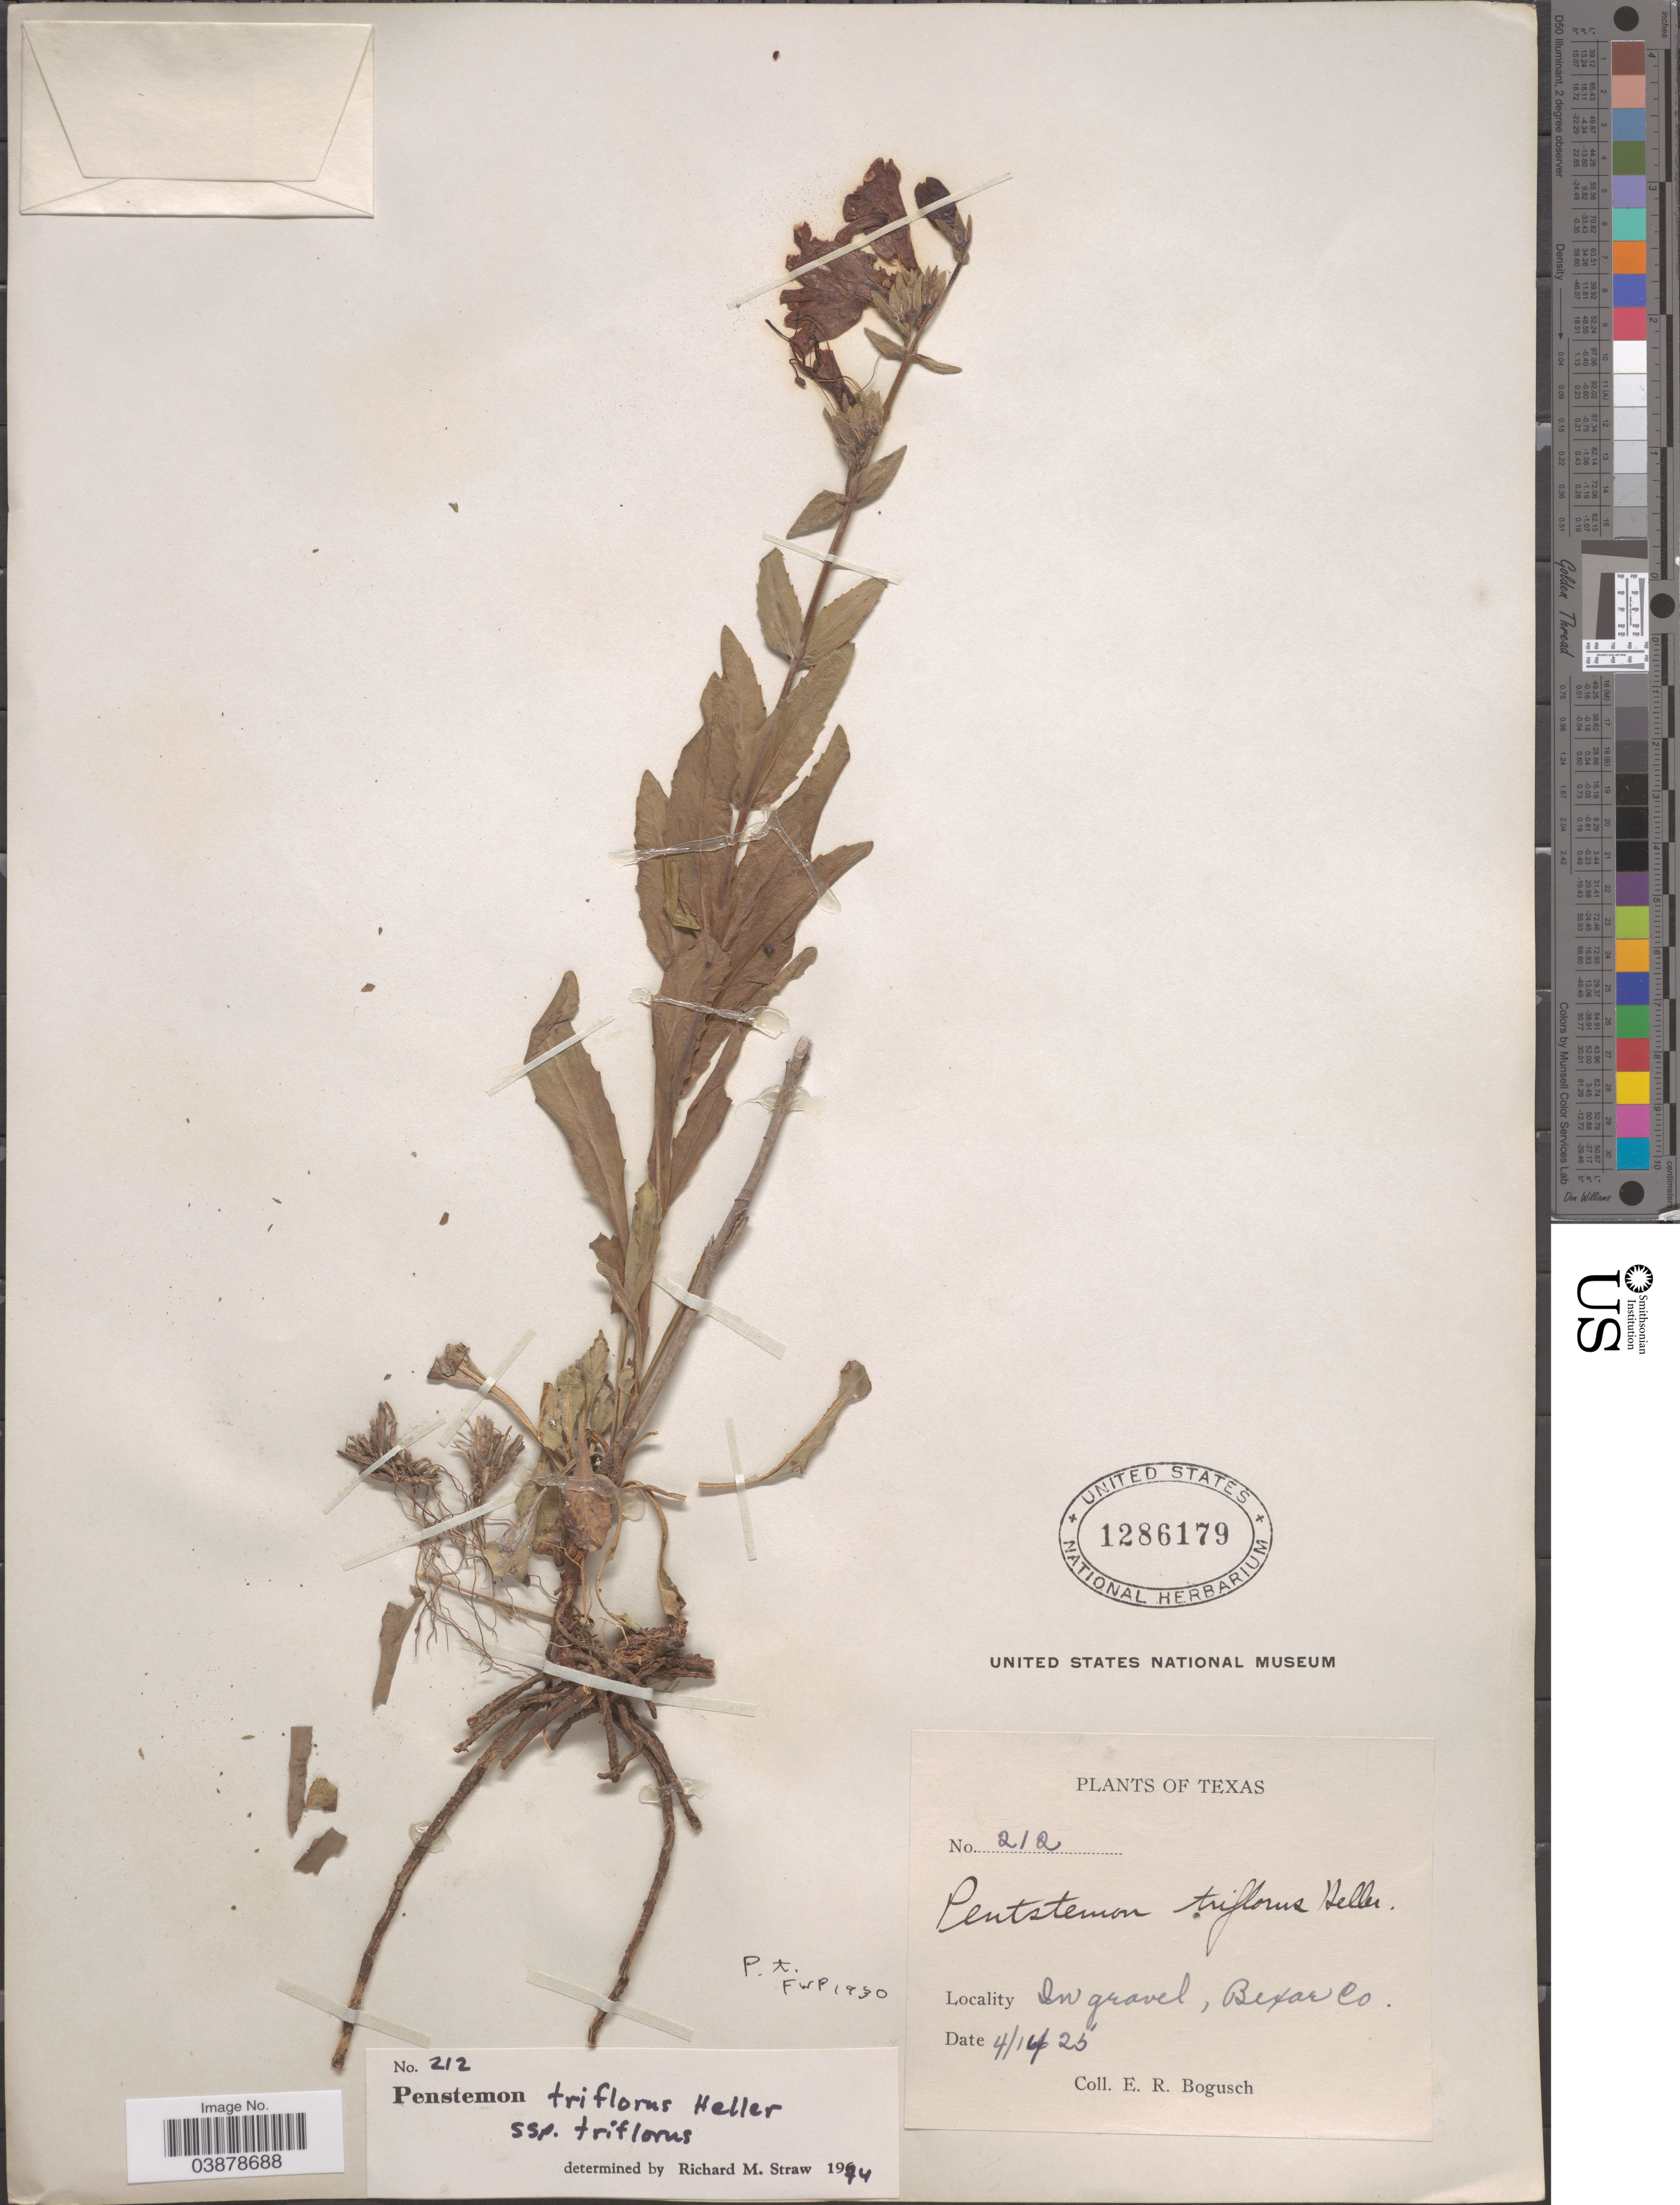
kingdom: Plantae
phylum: Tracheophyta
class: Magnoliopsida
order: Lamiales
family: Plantaginaceae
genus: Penstemon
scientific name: Penstemon triflorus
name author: A. Heller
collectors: E. Bogusch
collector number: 212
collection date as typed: Transcribed d/m/y: 16/4/25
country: United States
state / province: Texas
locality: In gravel, Bexar Co.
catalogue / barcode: US 1286179